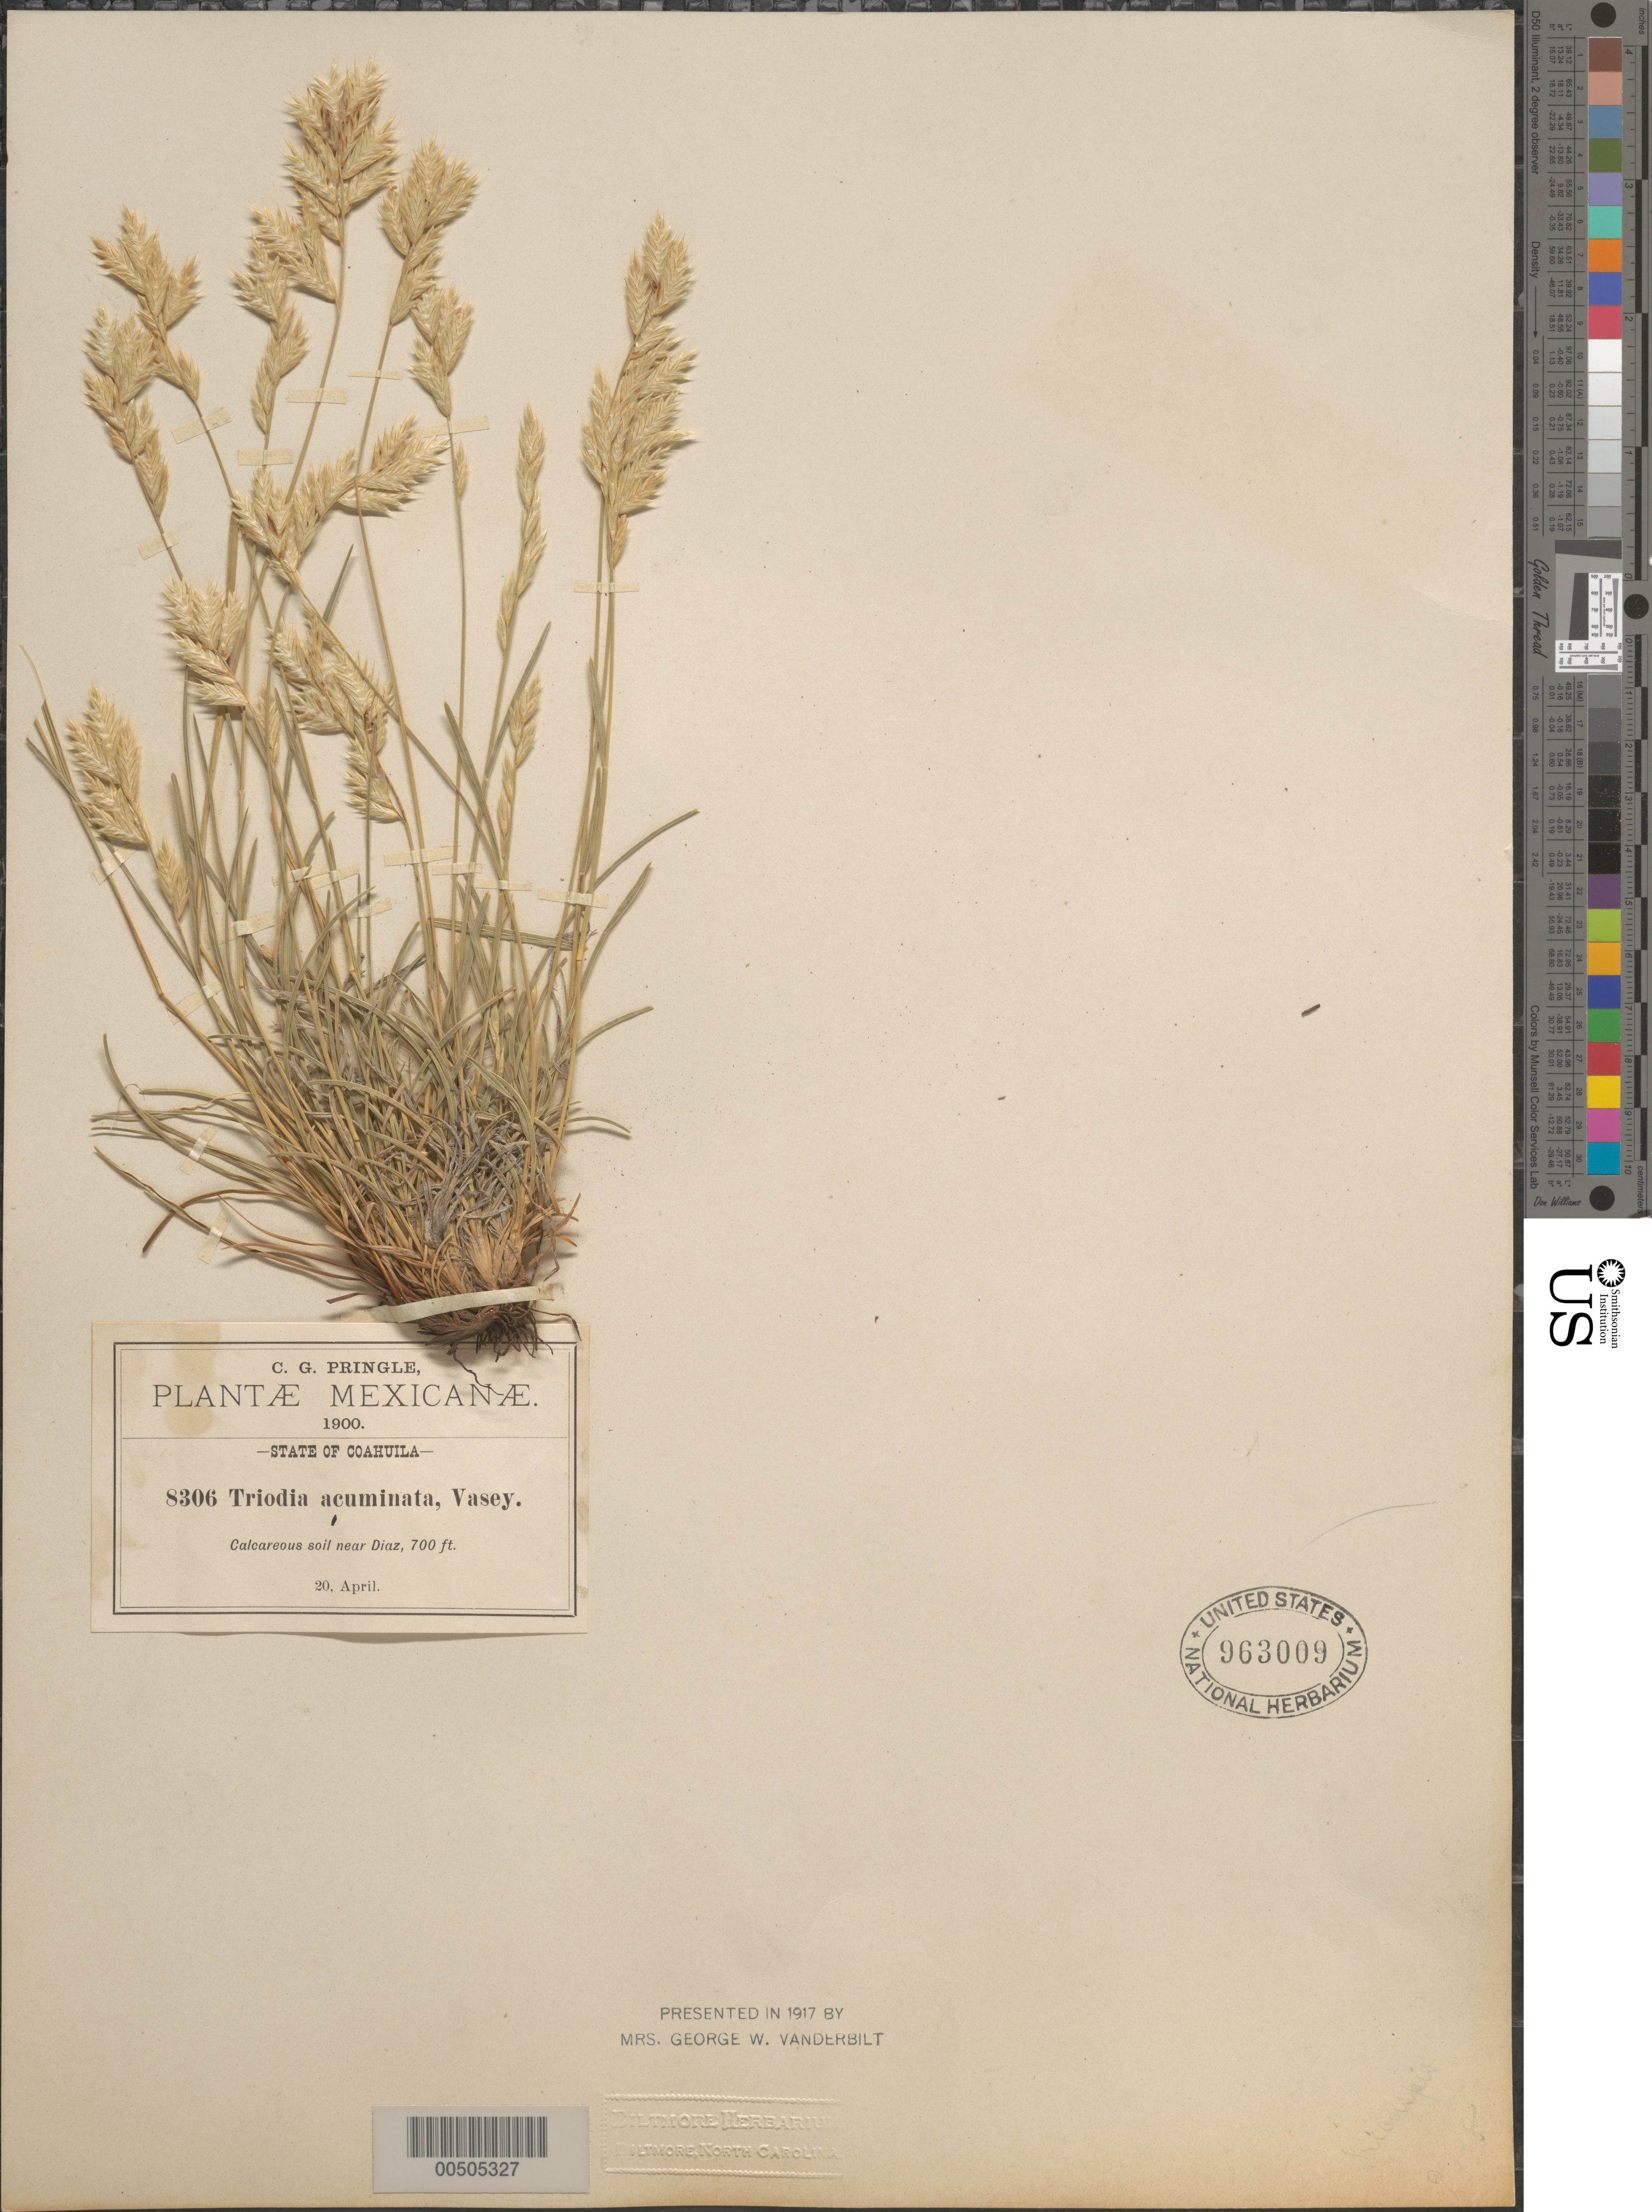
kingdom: Plantae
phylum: Tracheophyta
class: Liliopsida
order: Poales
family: Poaceae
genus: Erioneuron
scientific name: Erioneuron pilosum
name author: (Buckley) Nash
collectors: C. G. Pringle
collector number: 8306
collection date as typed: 20 Apr 1900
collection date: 1900-04-20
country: Mexico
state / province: Coahuila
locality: Near Diaz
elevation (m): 213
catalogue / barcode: US 963009